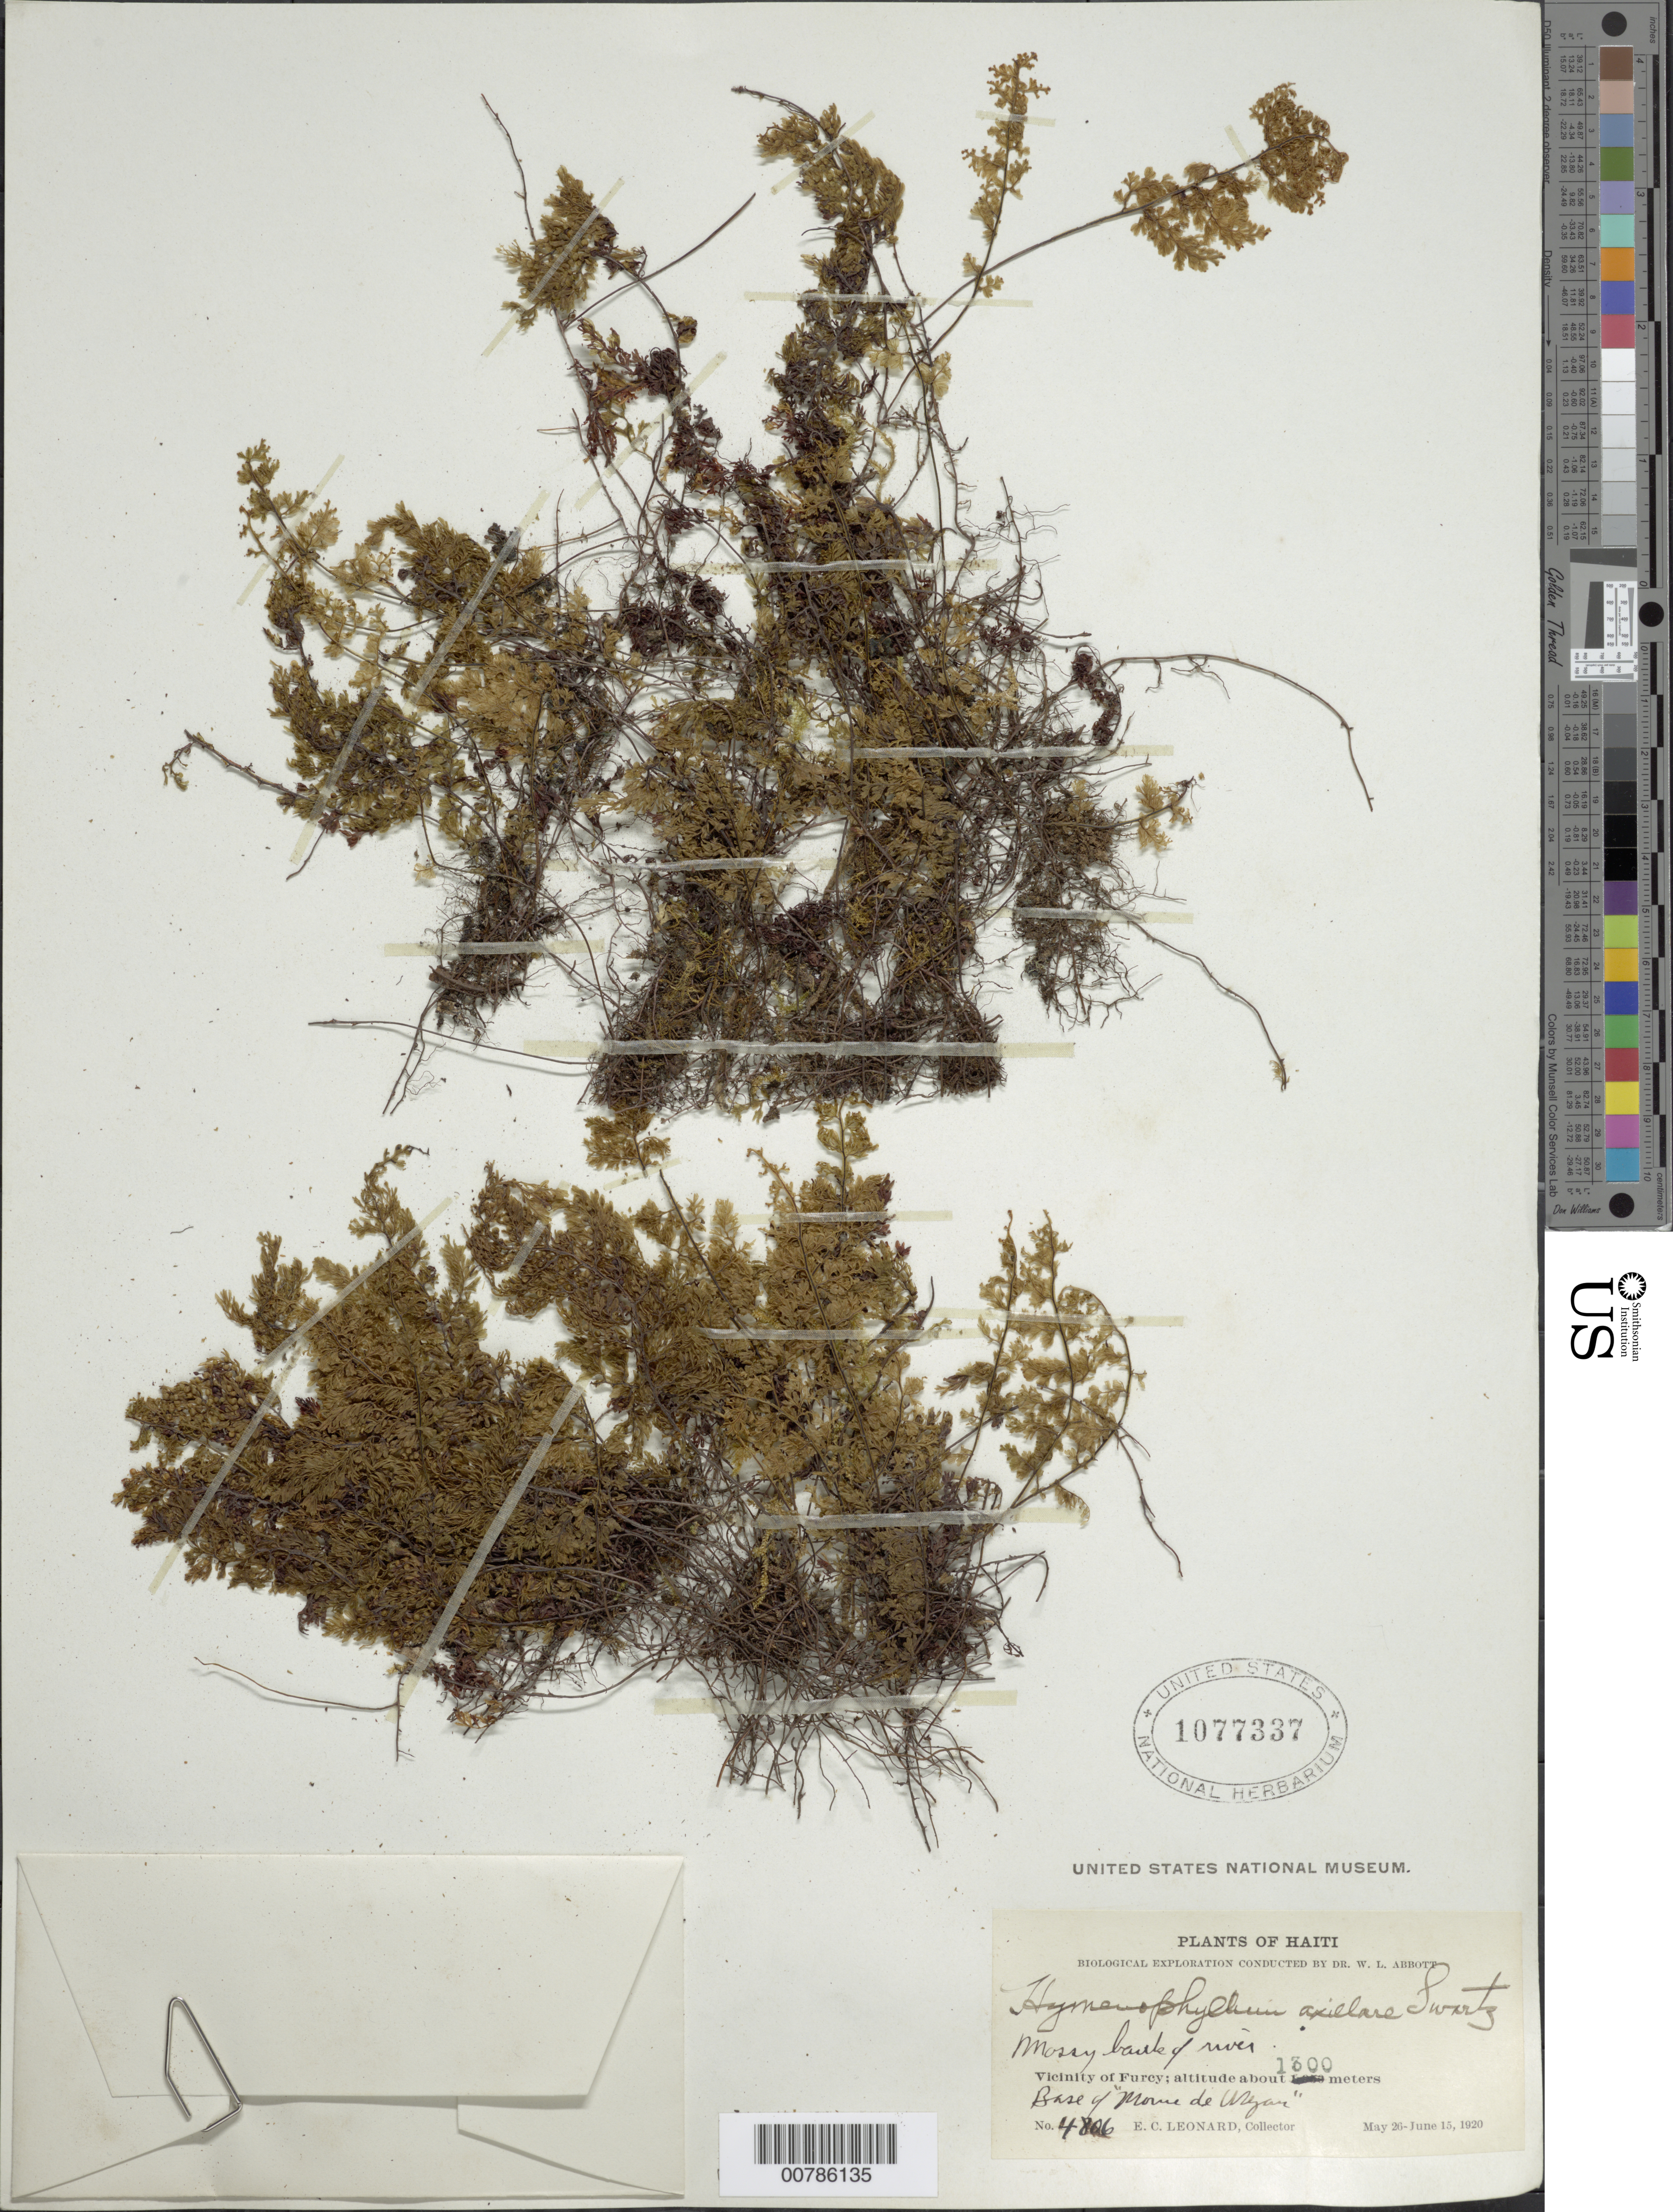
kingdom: Plantae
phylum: Tracheophyta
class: Polypodiopsida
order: Hymenophyllales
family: Hymenophyllaceae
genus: Hymenophyllum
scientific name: Hymenophyllum axillare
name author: Sw.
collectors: E. C. Leonard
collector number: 4806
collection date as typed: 26 May 1920 15 Jun 1920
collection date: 1920-05-26/1920-06-15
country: Haiti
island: Hispaniola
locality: Furcy, vicinity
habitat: Mossy bank of river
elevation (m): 1300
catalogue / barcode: US 1077337